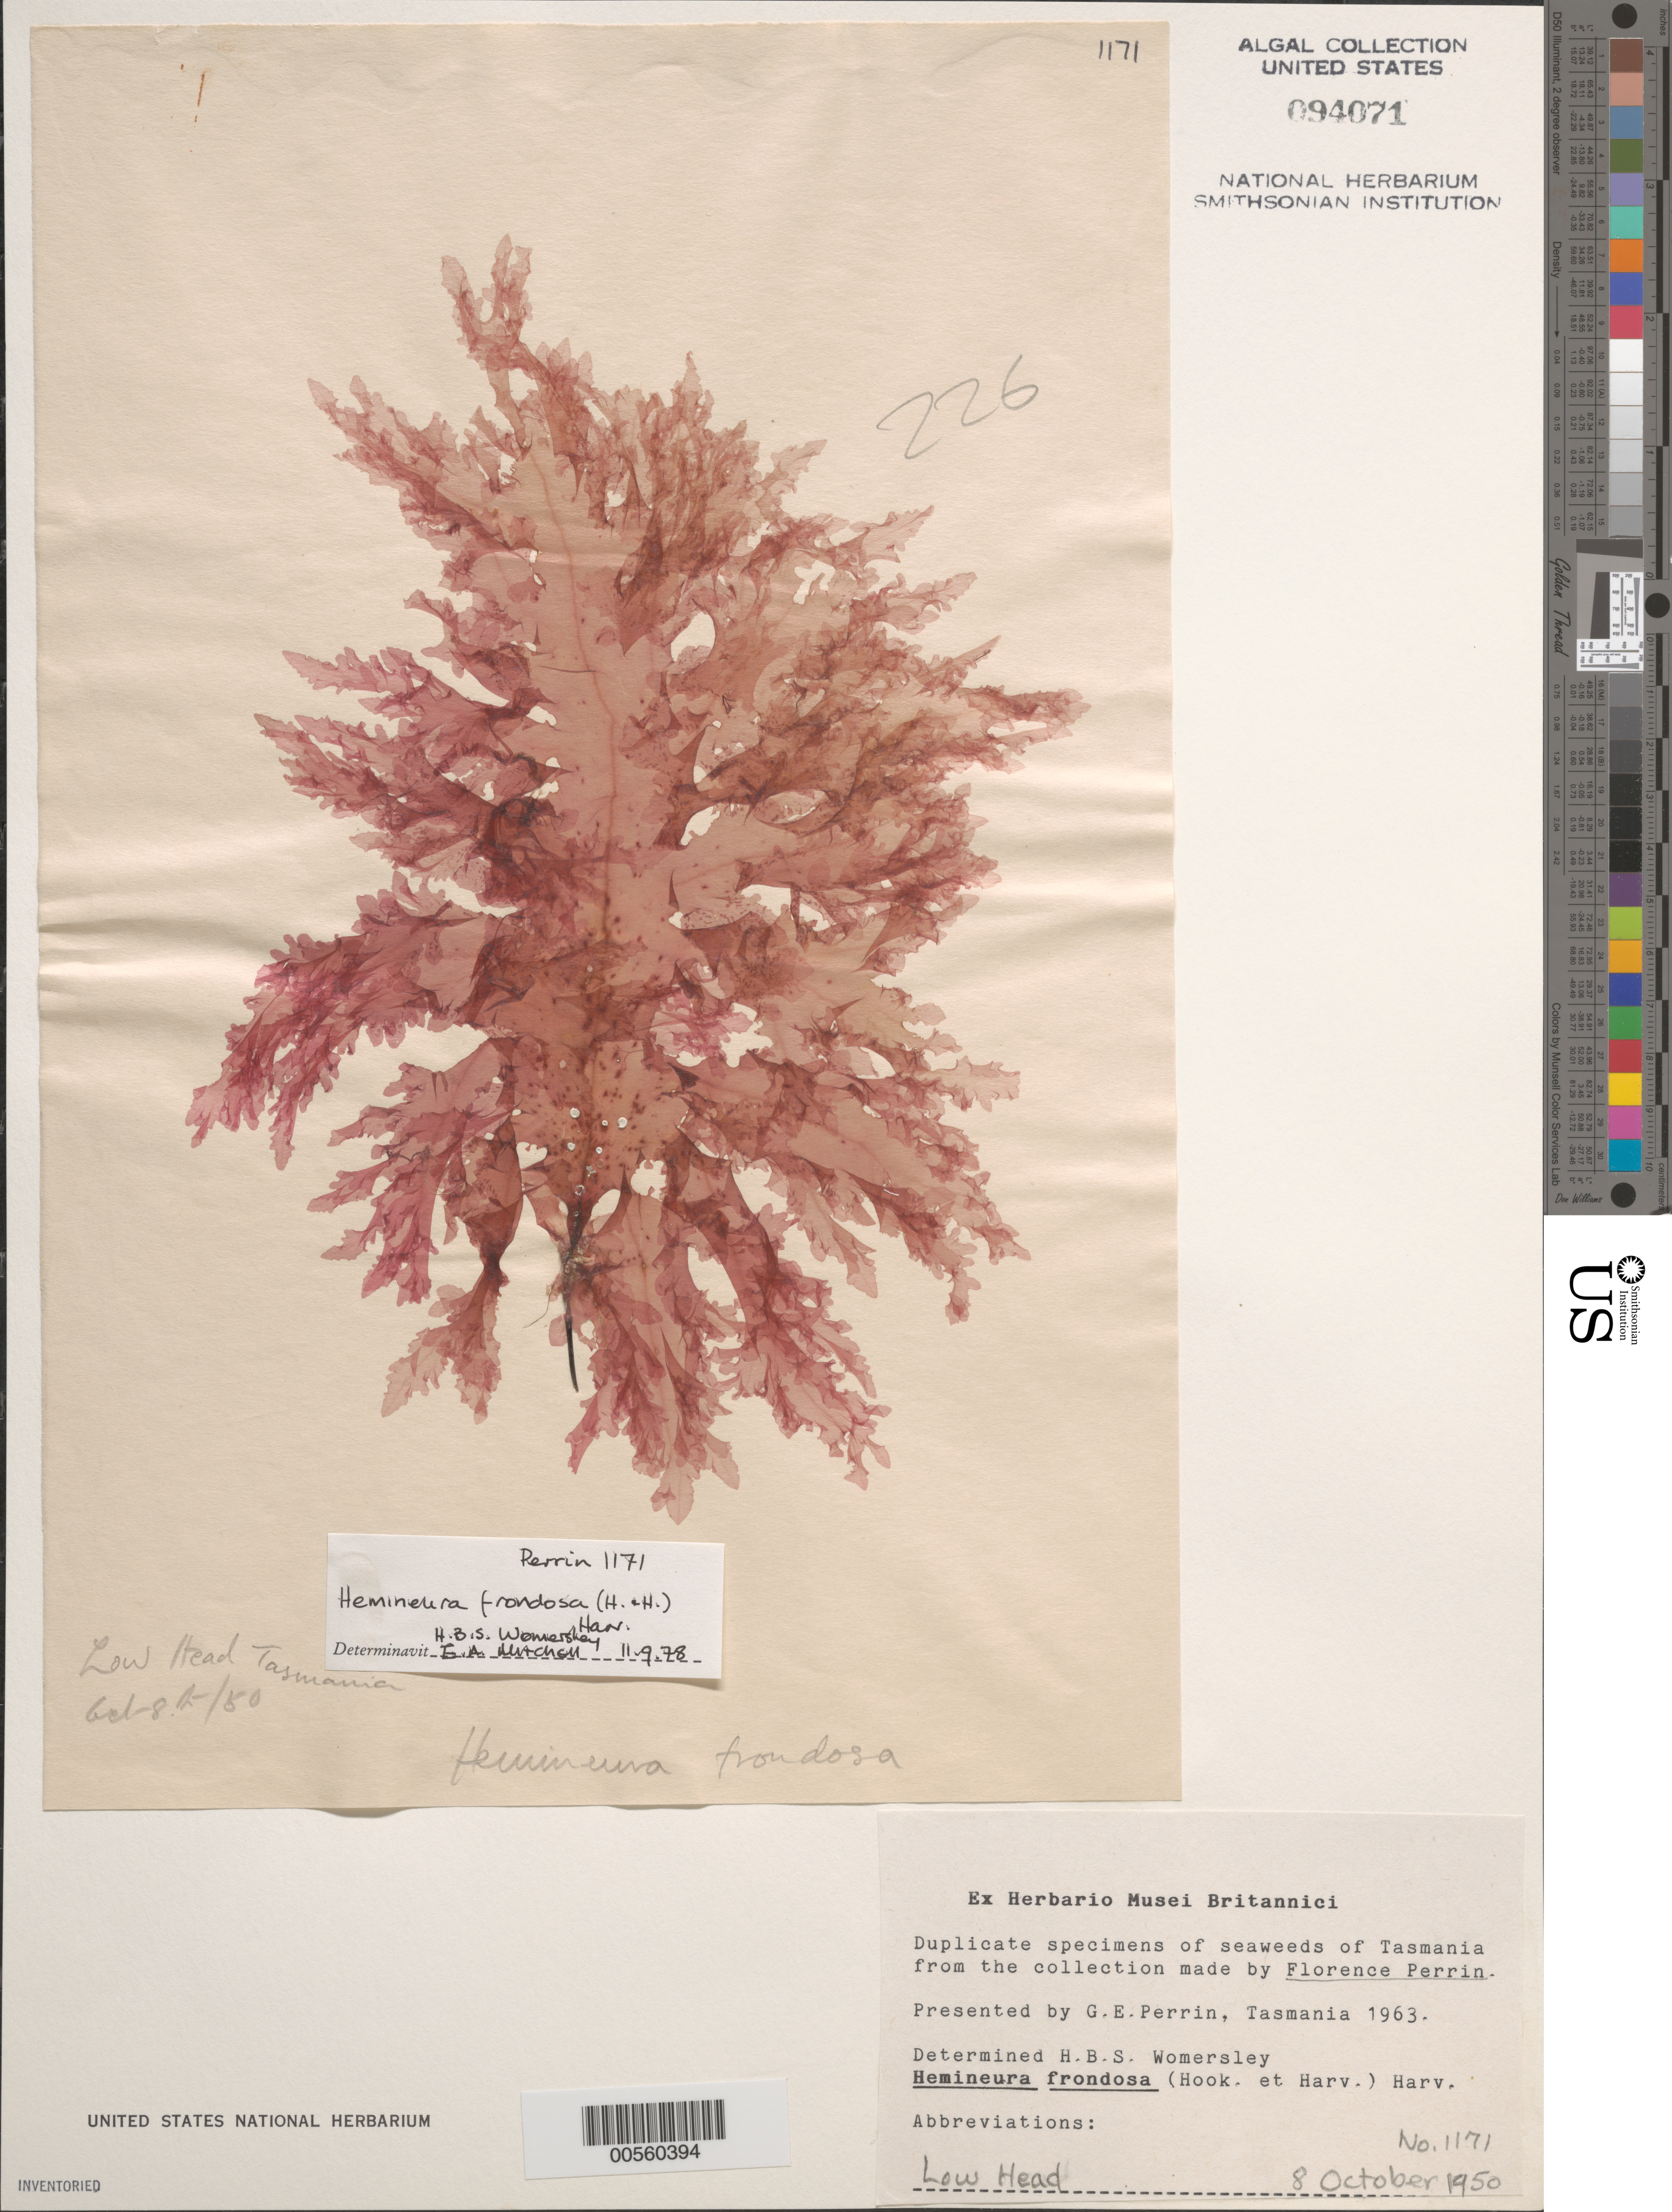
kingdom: Plantae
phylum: Rhodophyta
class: Florideophyceae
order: Ceramiales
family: Delesseriaceae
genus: Hemineura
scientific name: Hemineura frondosa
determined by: Womersley, H. B. S.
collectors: F. Perrin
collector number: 1171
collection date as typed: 08 Oct 1950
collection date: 1950-10-08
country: Australia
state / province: Tasmania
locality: Low Head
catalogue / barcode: US 94071